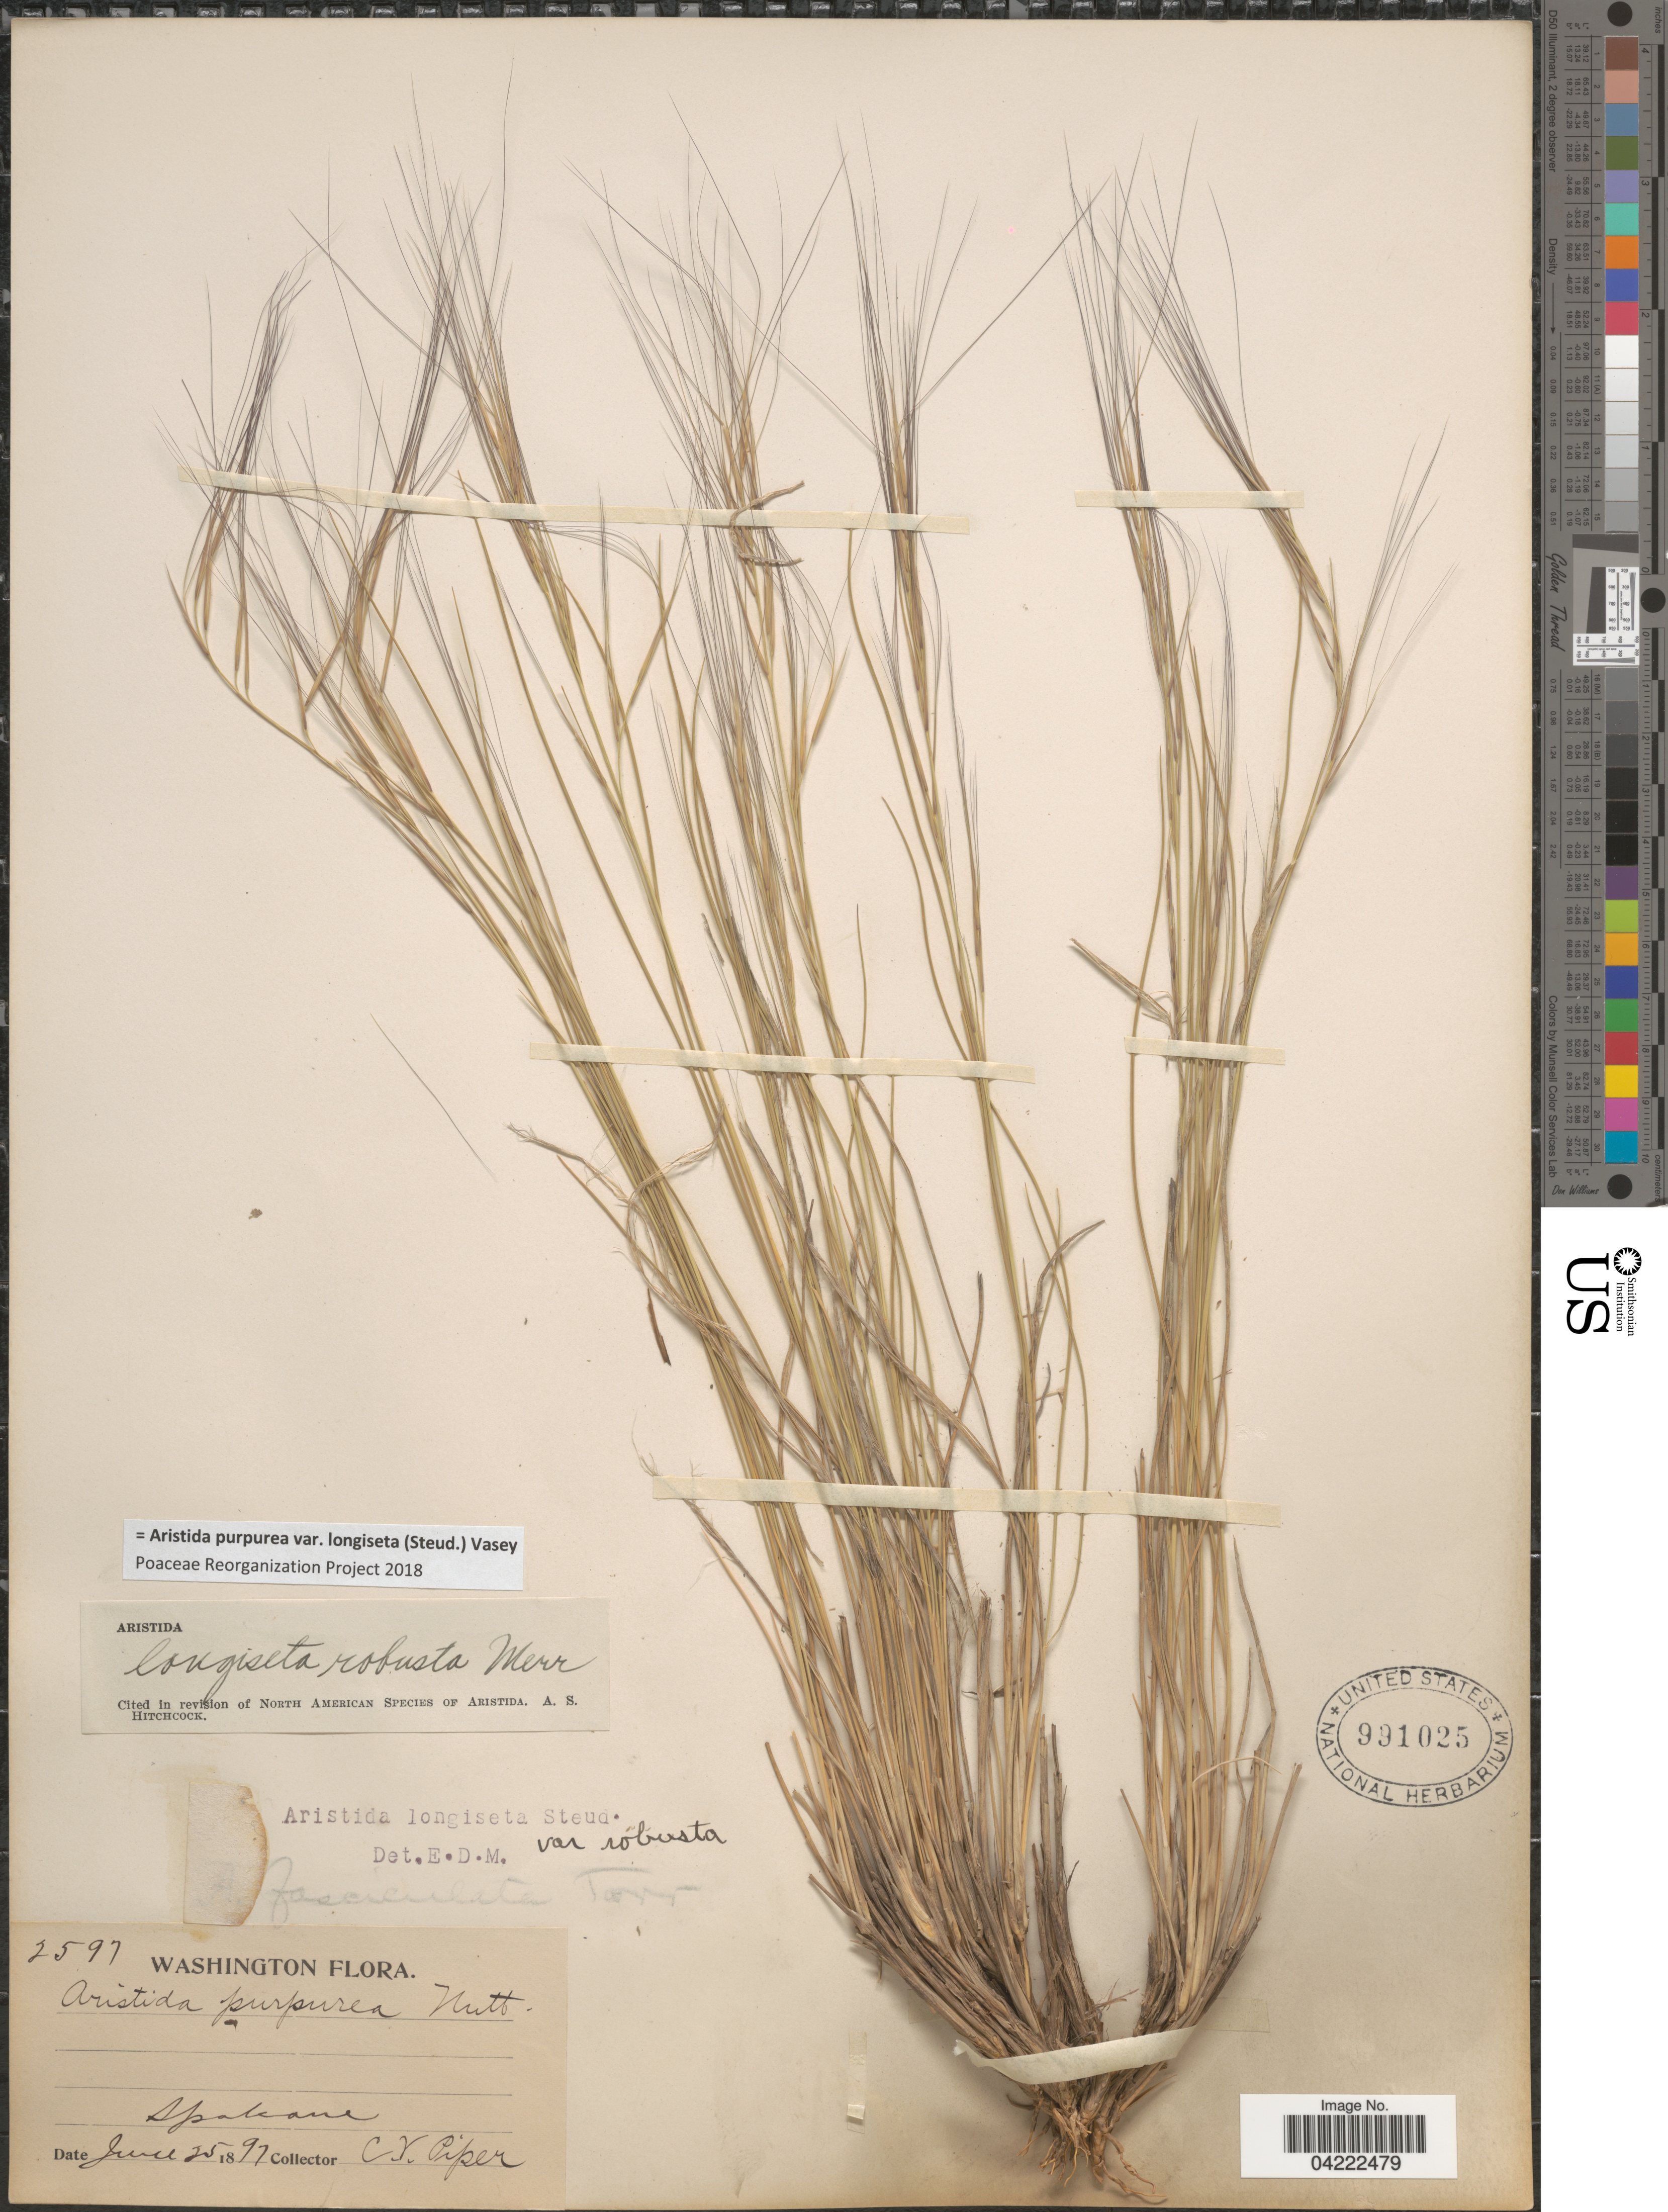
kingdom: Plantae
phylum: Tracheophyta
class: Liliopsida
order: Poales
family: Poaceae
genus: Aristida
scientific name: Aristida purpurea var. longiseta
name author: (Steud.) Vasey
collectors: C. V. Piper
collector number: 2597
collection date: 1897-06-25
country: United States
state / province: Washington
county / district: Spokane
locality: Spokane.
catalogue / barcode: US 991025